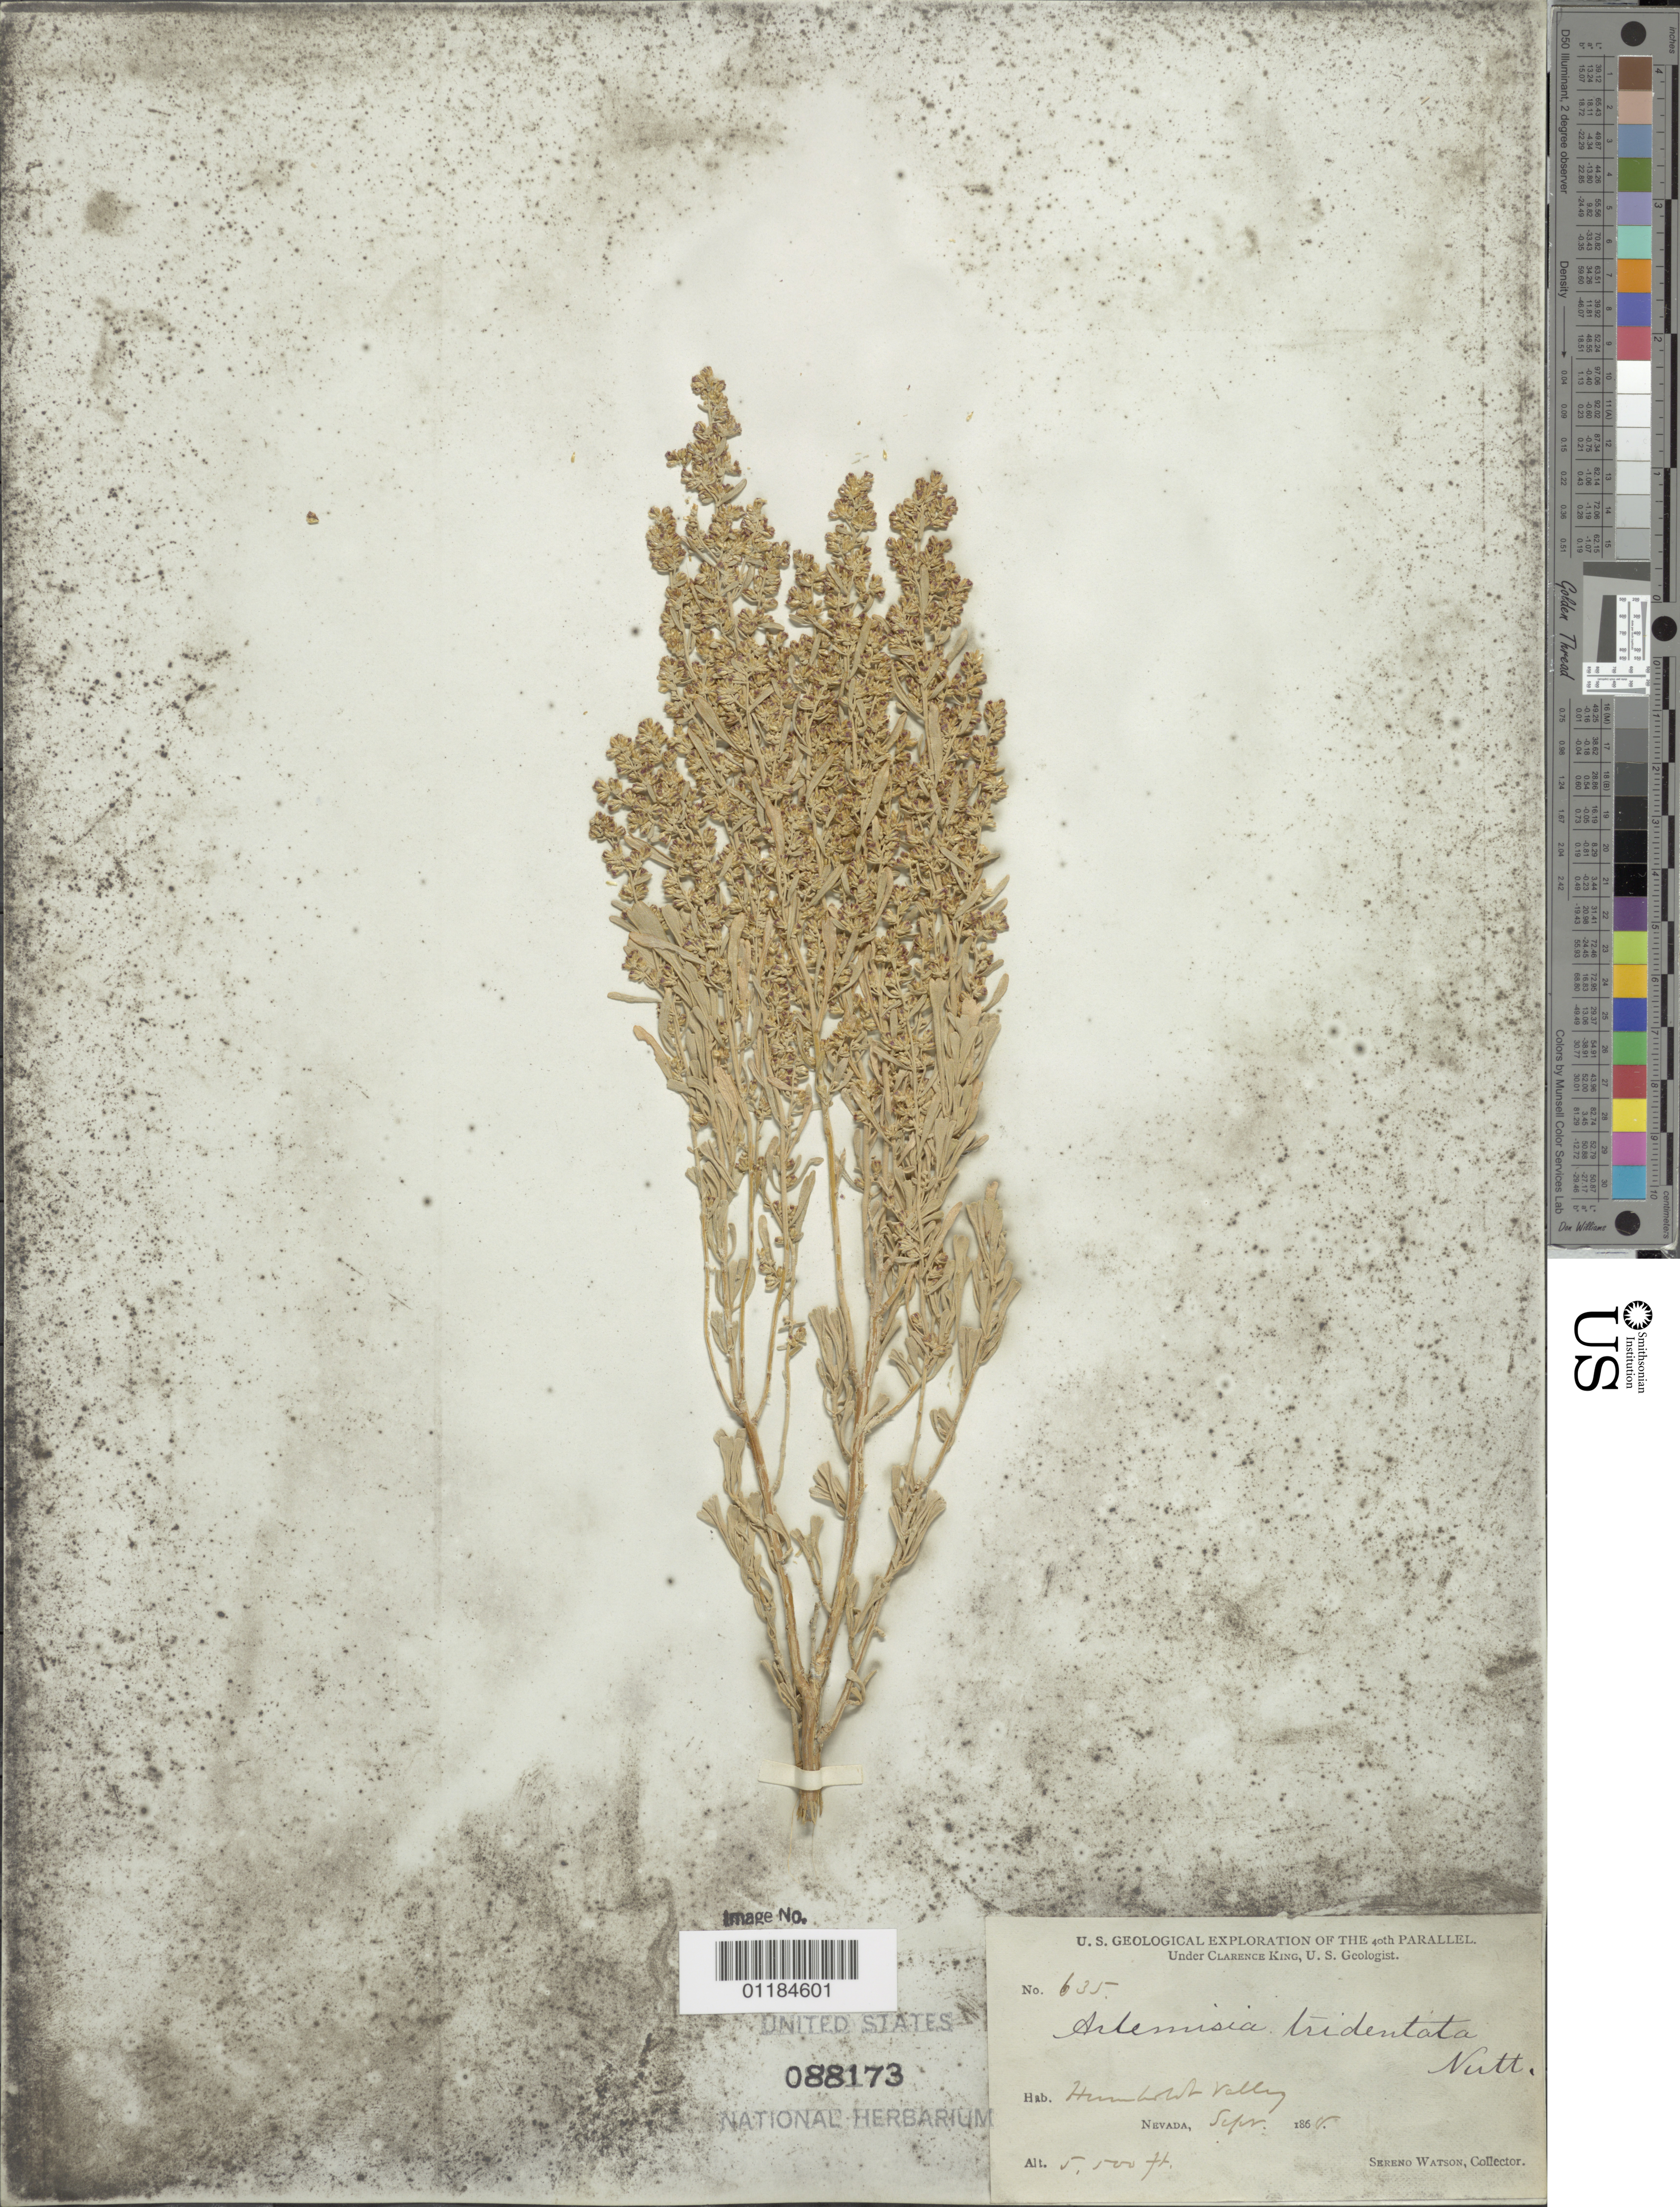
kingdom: Plantae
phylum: Tracheophyta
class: Magnoliopsida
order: Asterales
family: Asteraceae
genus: Artemisia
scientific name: Artemisia tridentata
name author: Nutt.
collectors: S. Watson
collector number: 635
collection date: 1868-09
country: United States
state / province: Nevada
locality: Humboldt Valley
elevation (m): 1676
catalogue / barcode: US 88173